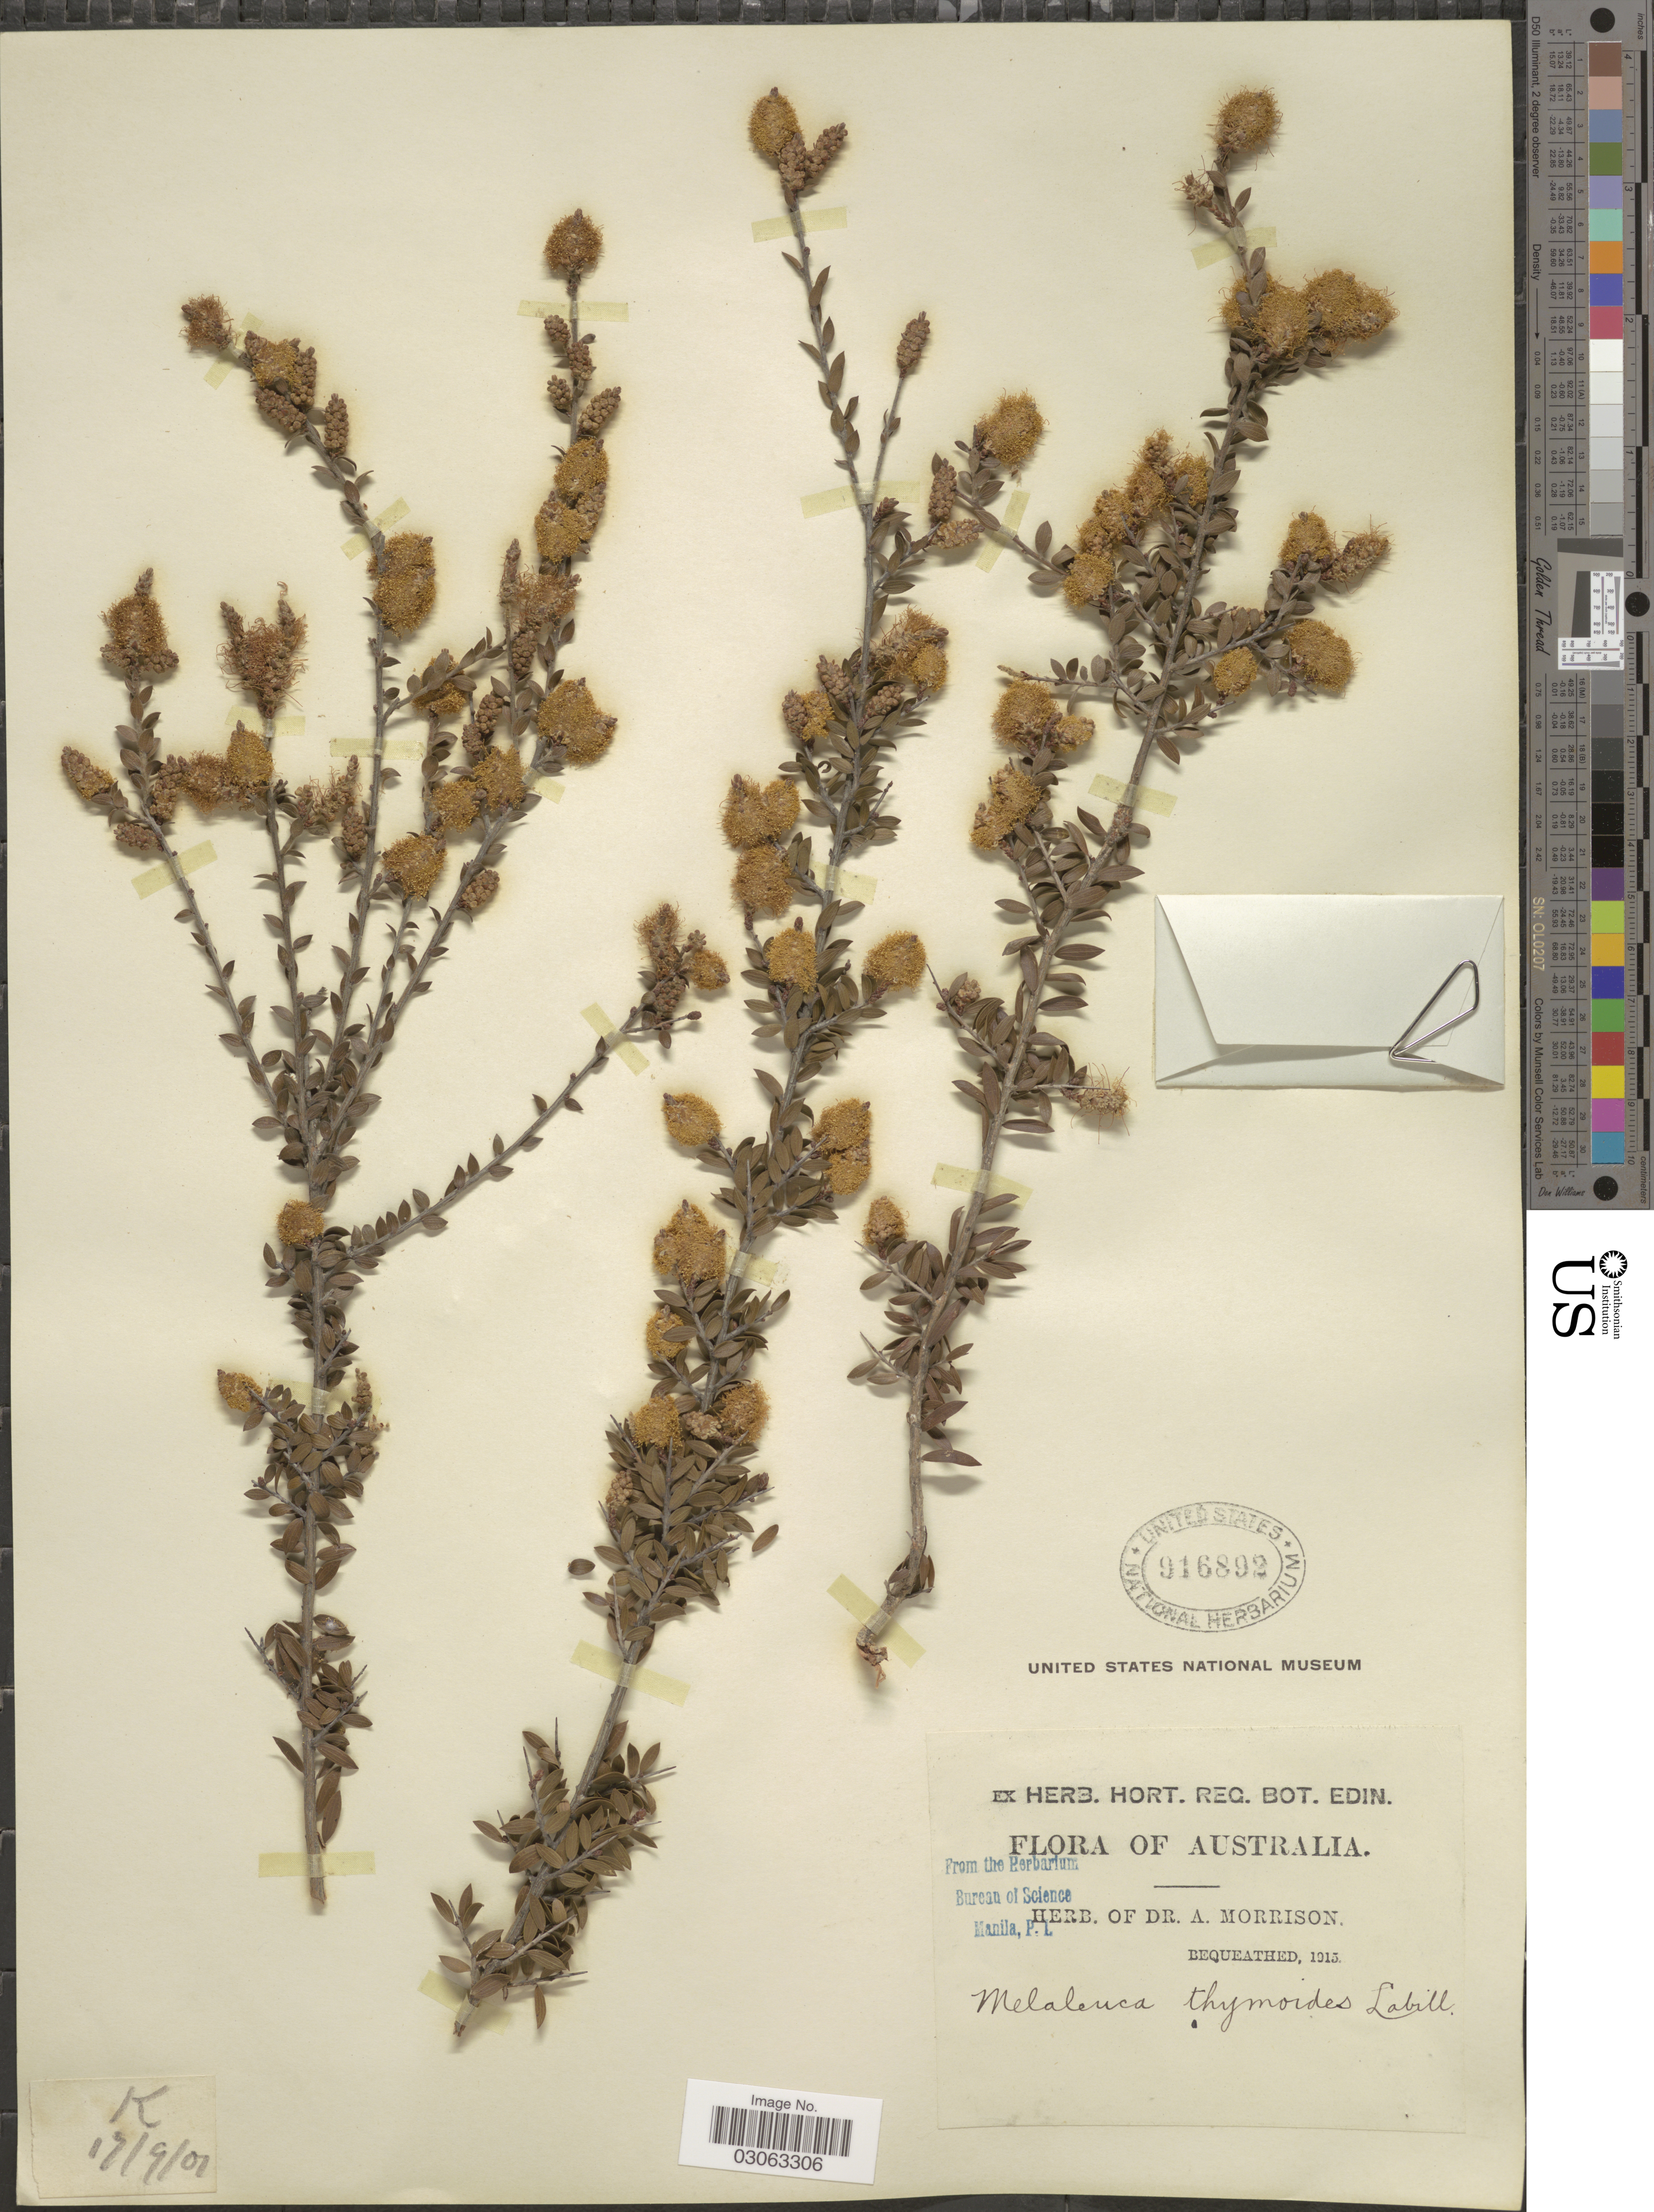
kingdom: Plantae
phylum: Tracheophyta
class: Magnoliopsida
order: Myrtales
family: Myrtaceae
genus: Melaleuca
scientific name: Melaleuca thymoides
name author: Labill.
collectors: ex herb. Dr. A. Morrison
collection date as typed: Transcribed d/m/y: 17/9/1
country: Australia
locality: K.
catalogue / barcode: US 916892